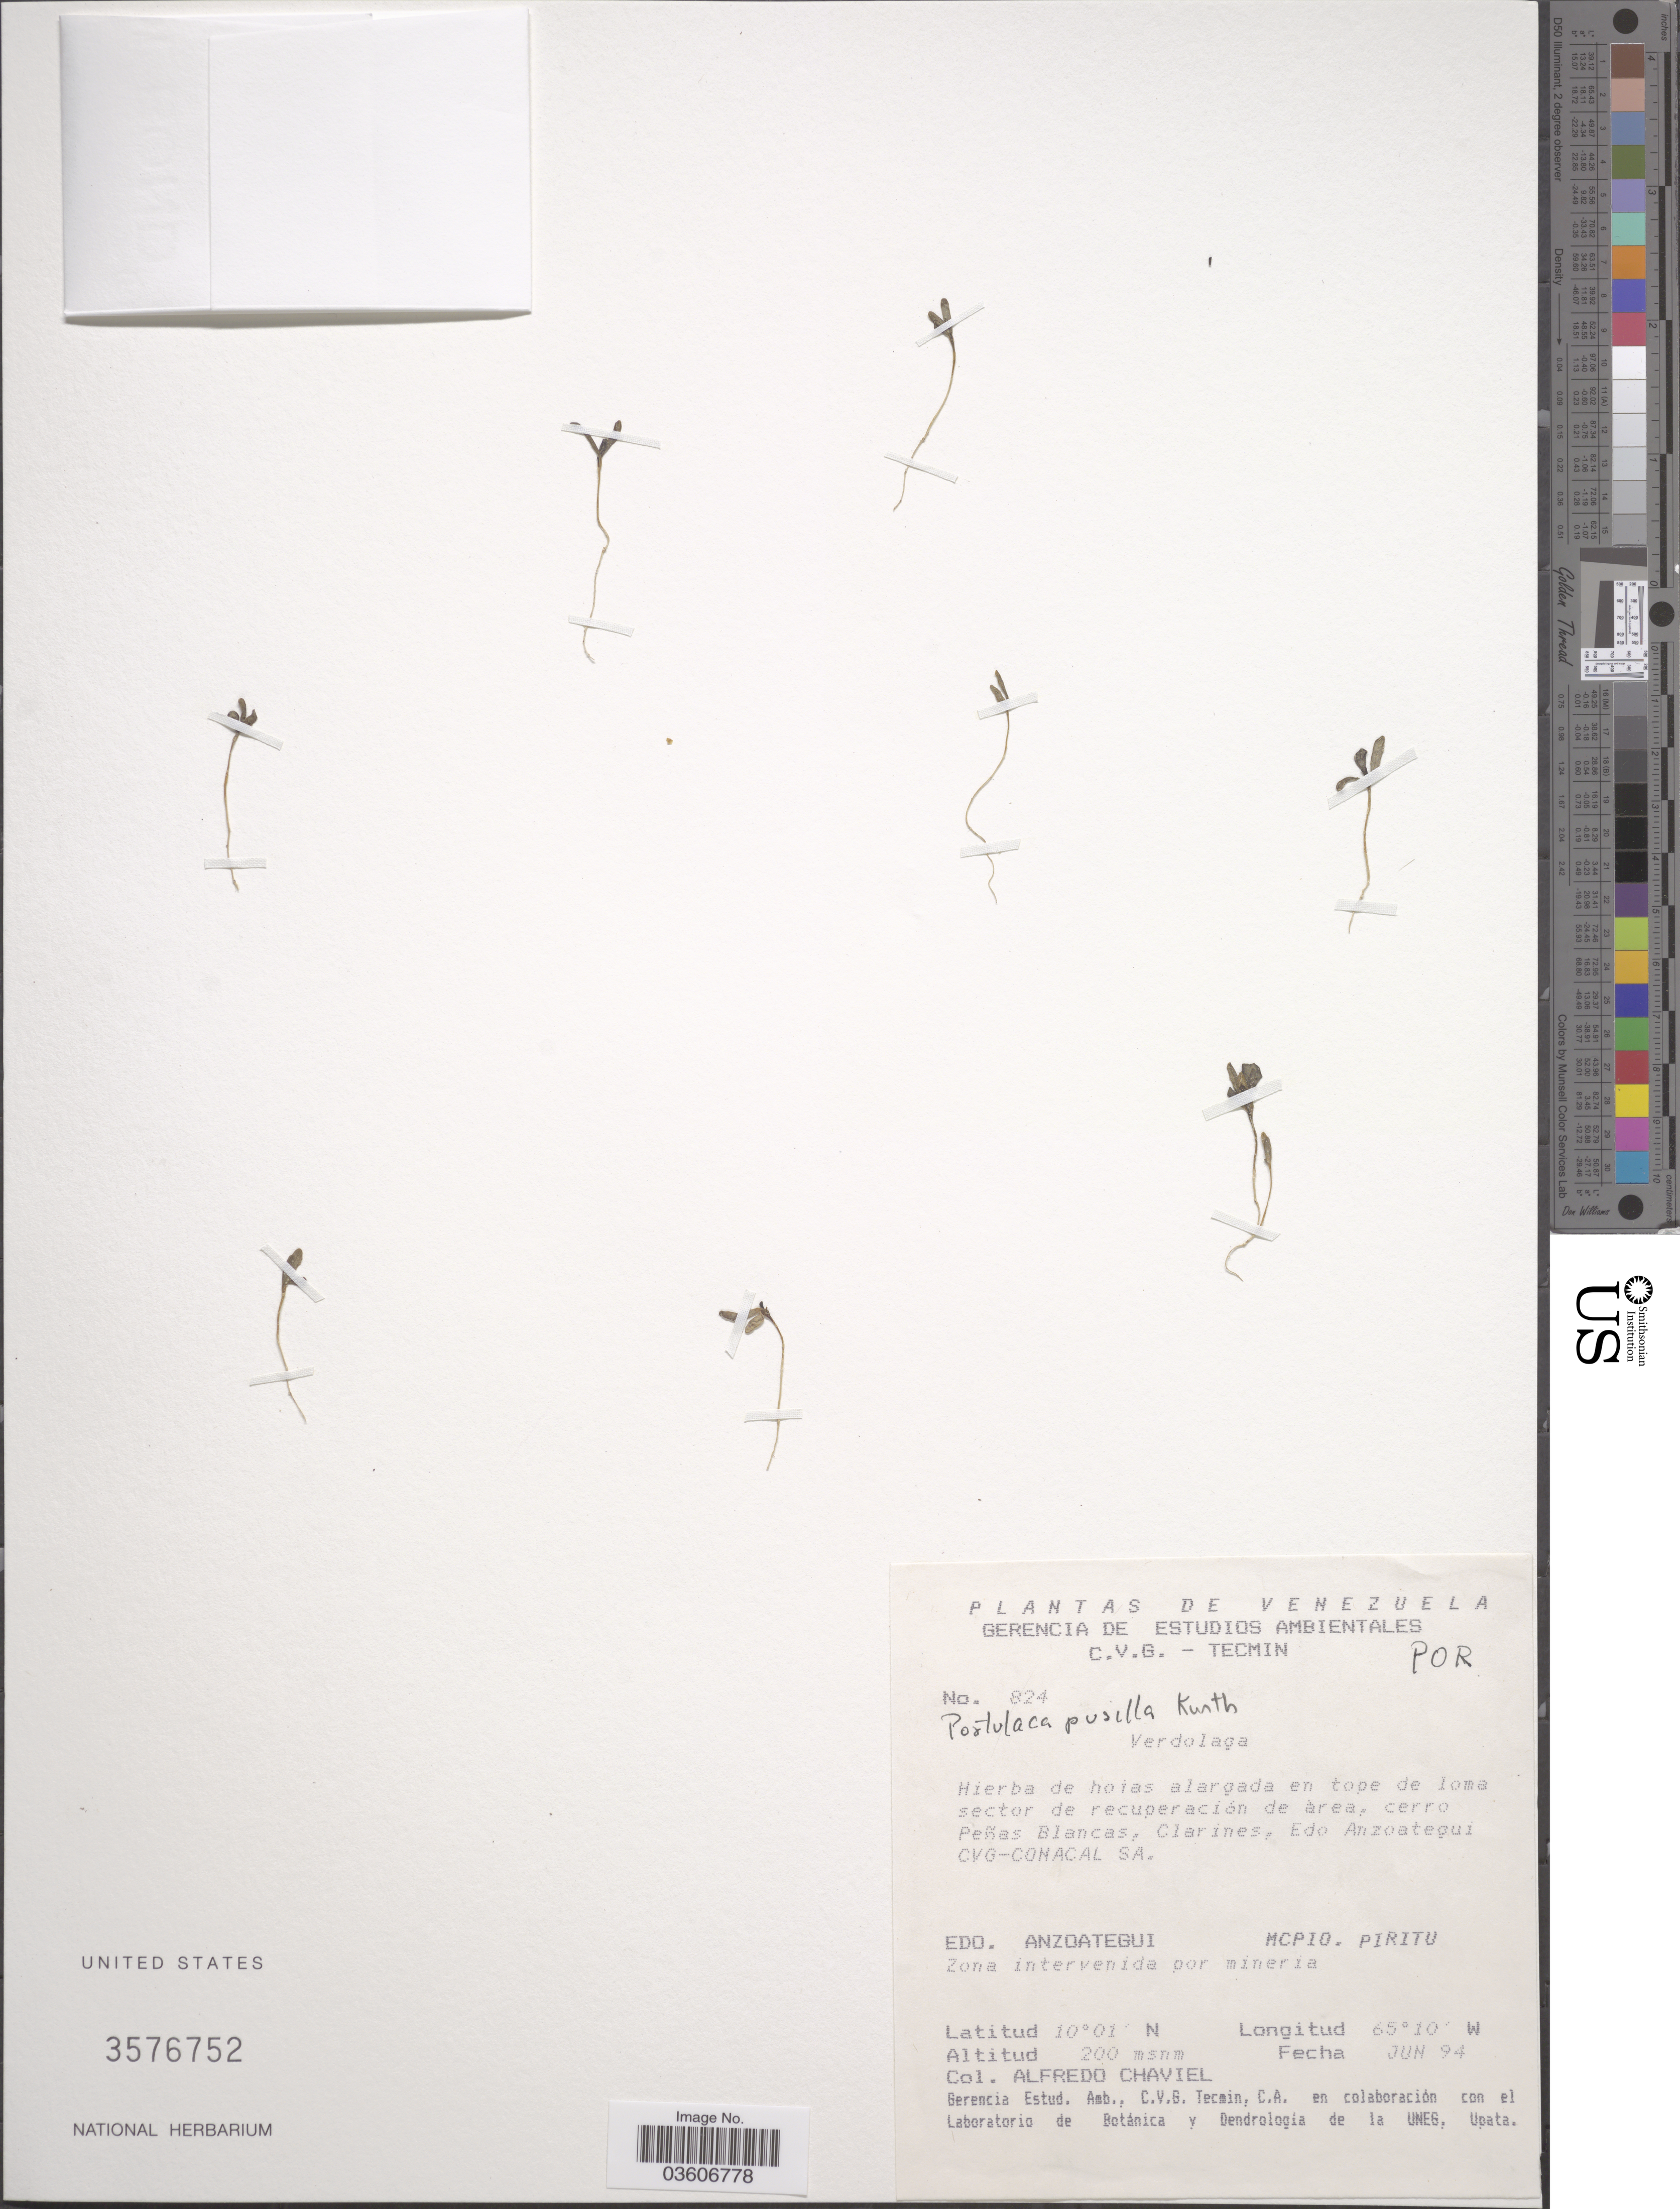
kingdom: Plantae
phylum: Tracheophyta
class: Magnoliopsida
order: Caryophyllales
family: Portulacaceae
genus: Portulaca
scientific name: Portulaca pusilla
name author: Kunth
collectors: A. Chaviel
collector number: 824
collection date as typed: Transcribed d/m/y: /6/94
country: Venezuela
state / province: Anzoategui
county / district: Piritu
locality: Peñas Blancas, Clarines. CVG-Conacal SA. Zona intervenida por mineria.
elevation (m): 200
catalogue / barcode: US 3576752